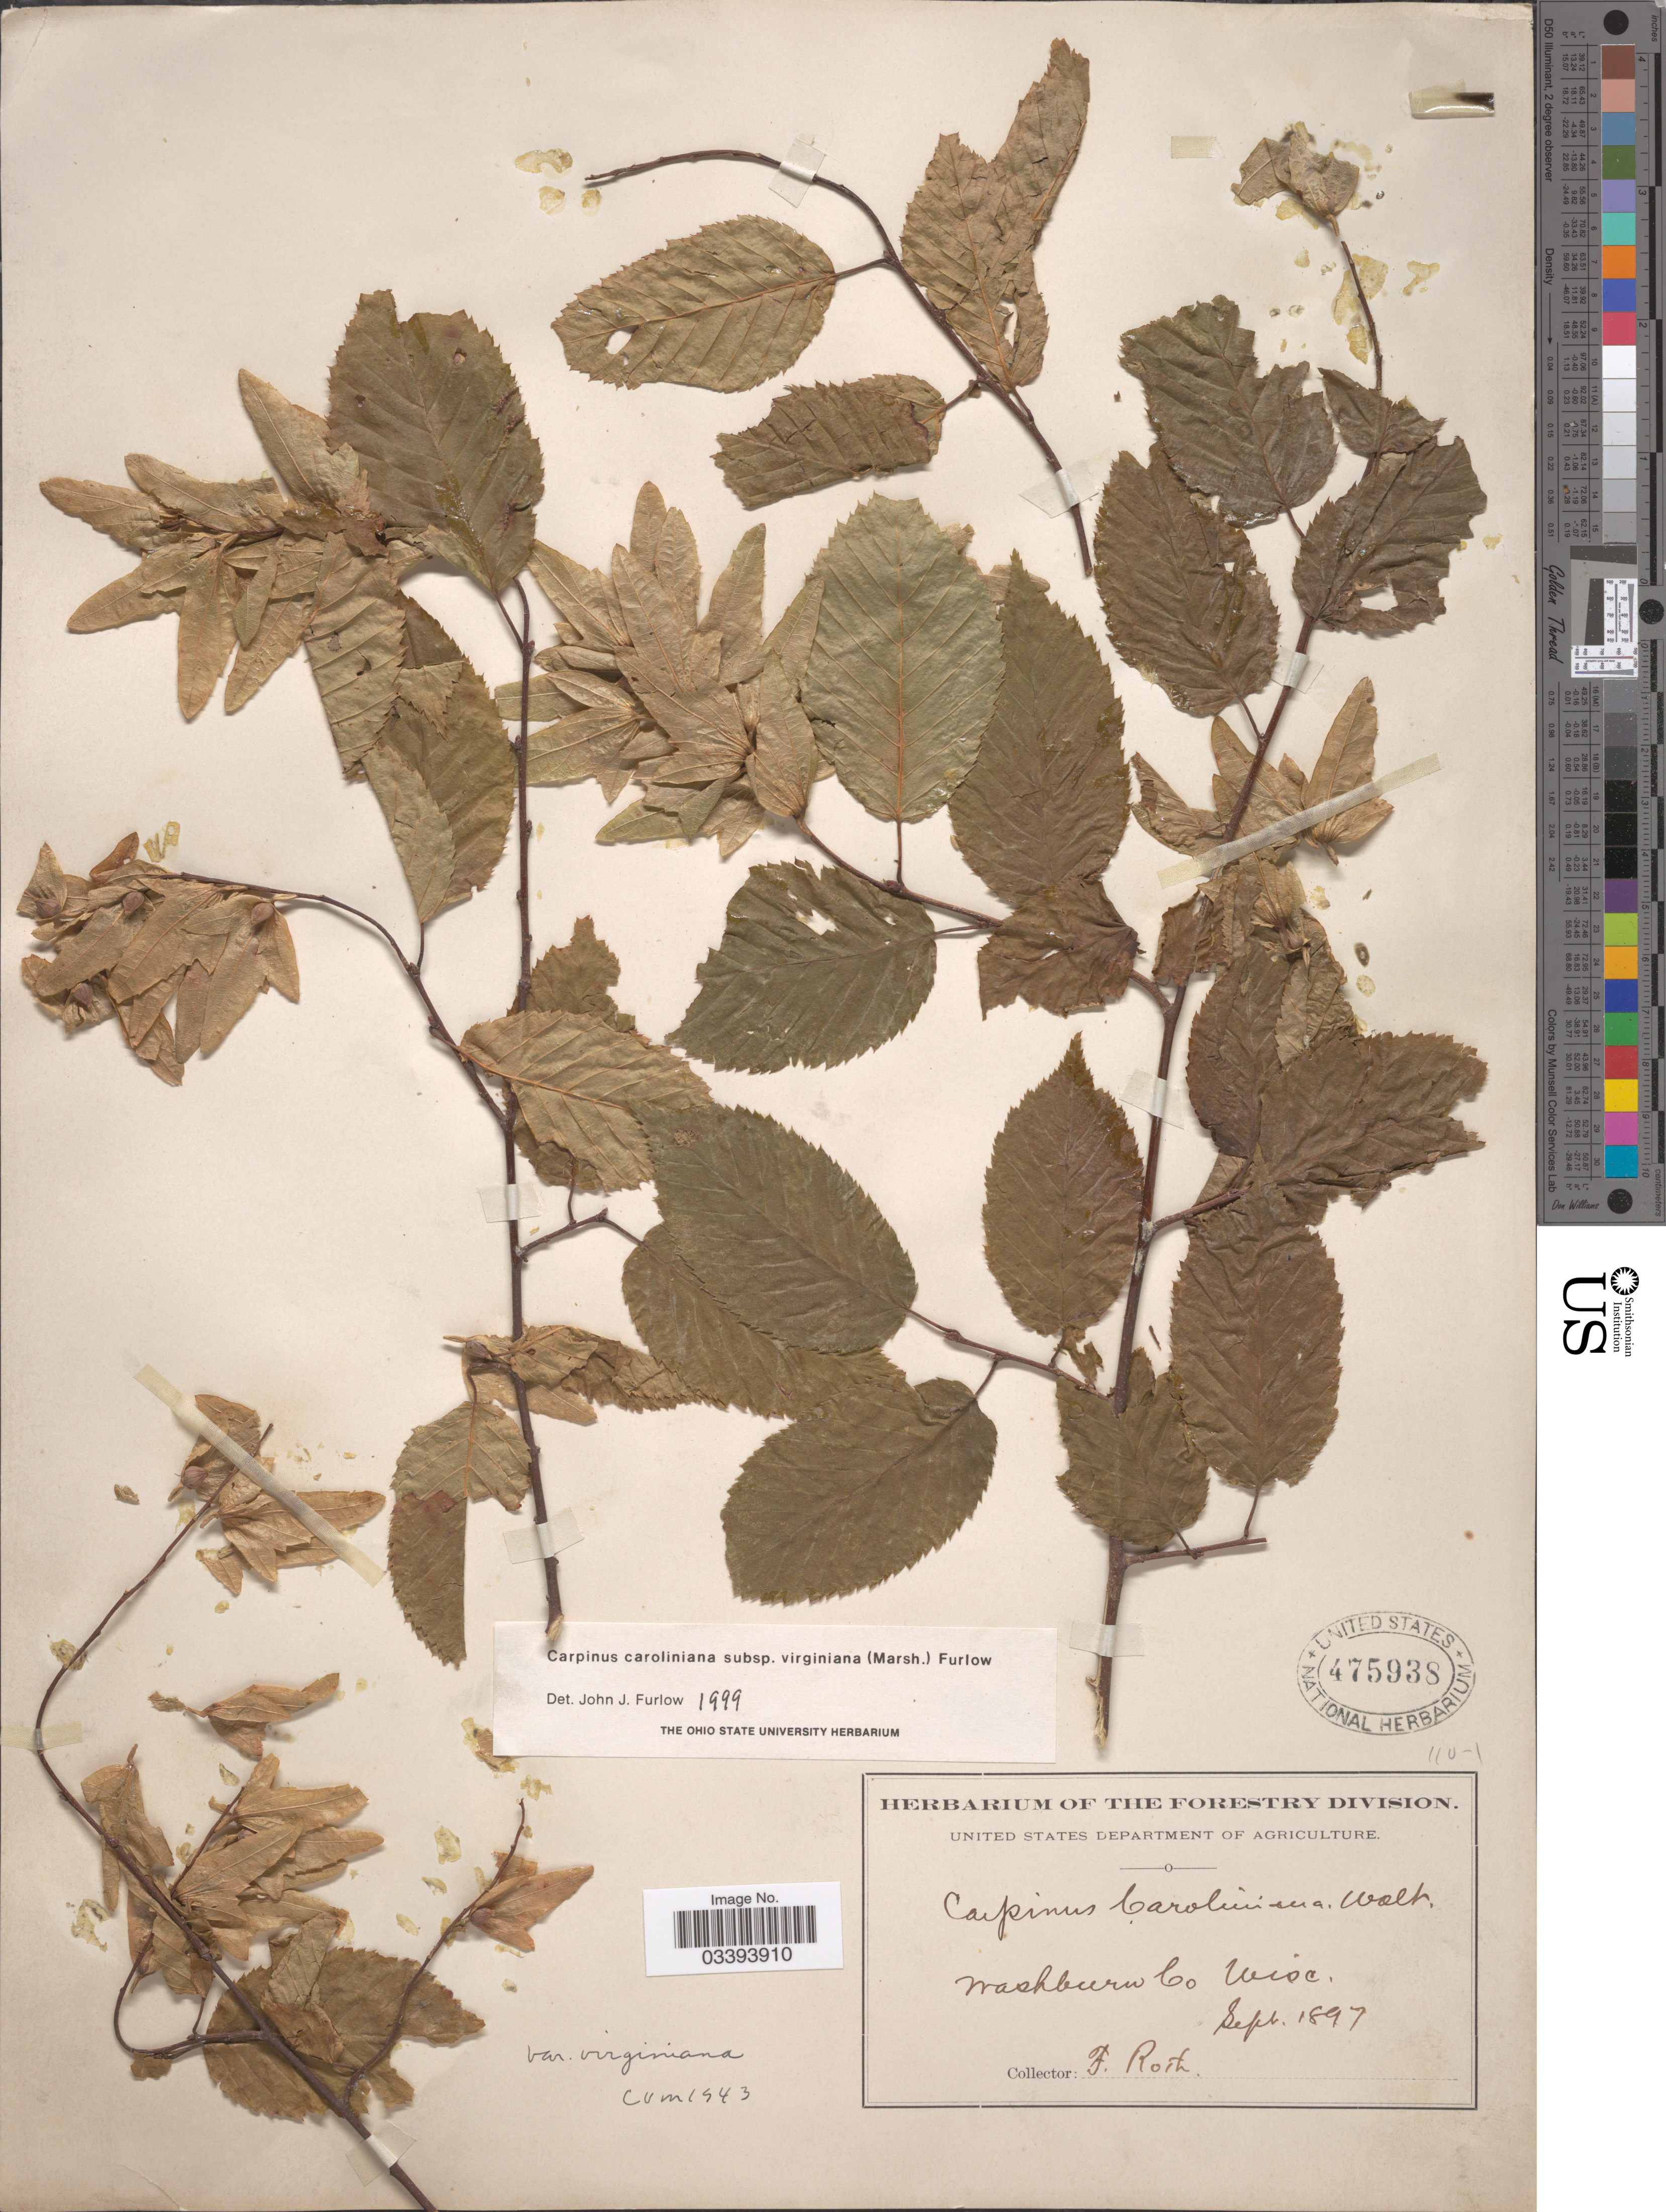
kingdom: Plantae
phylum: Tracheophyta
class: Magnoliopsida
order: Fagales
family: Betulaceae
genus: Carpinus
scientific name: Carpinus caroliniana subsp. virginiana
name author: (Marshall) Furlow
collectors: F. Roth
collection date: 1897-09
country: United States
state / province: Wisconsin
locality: Washburn Co.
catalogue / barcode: US 475938